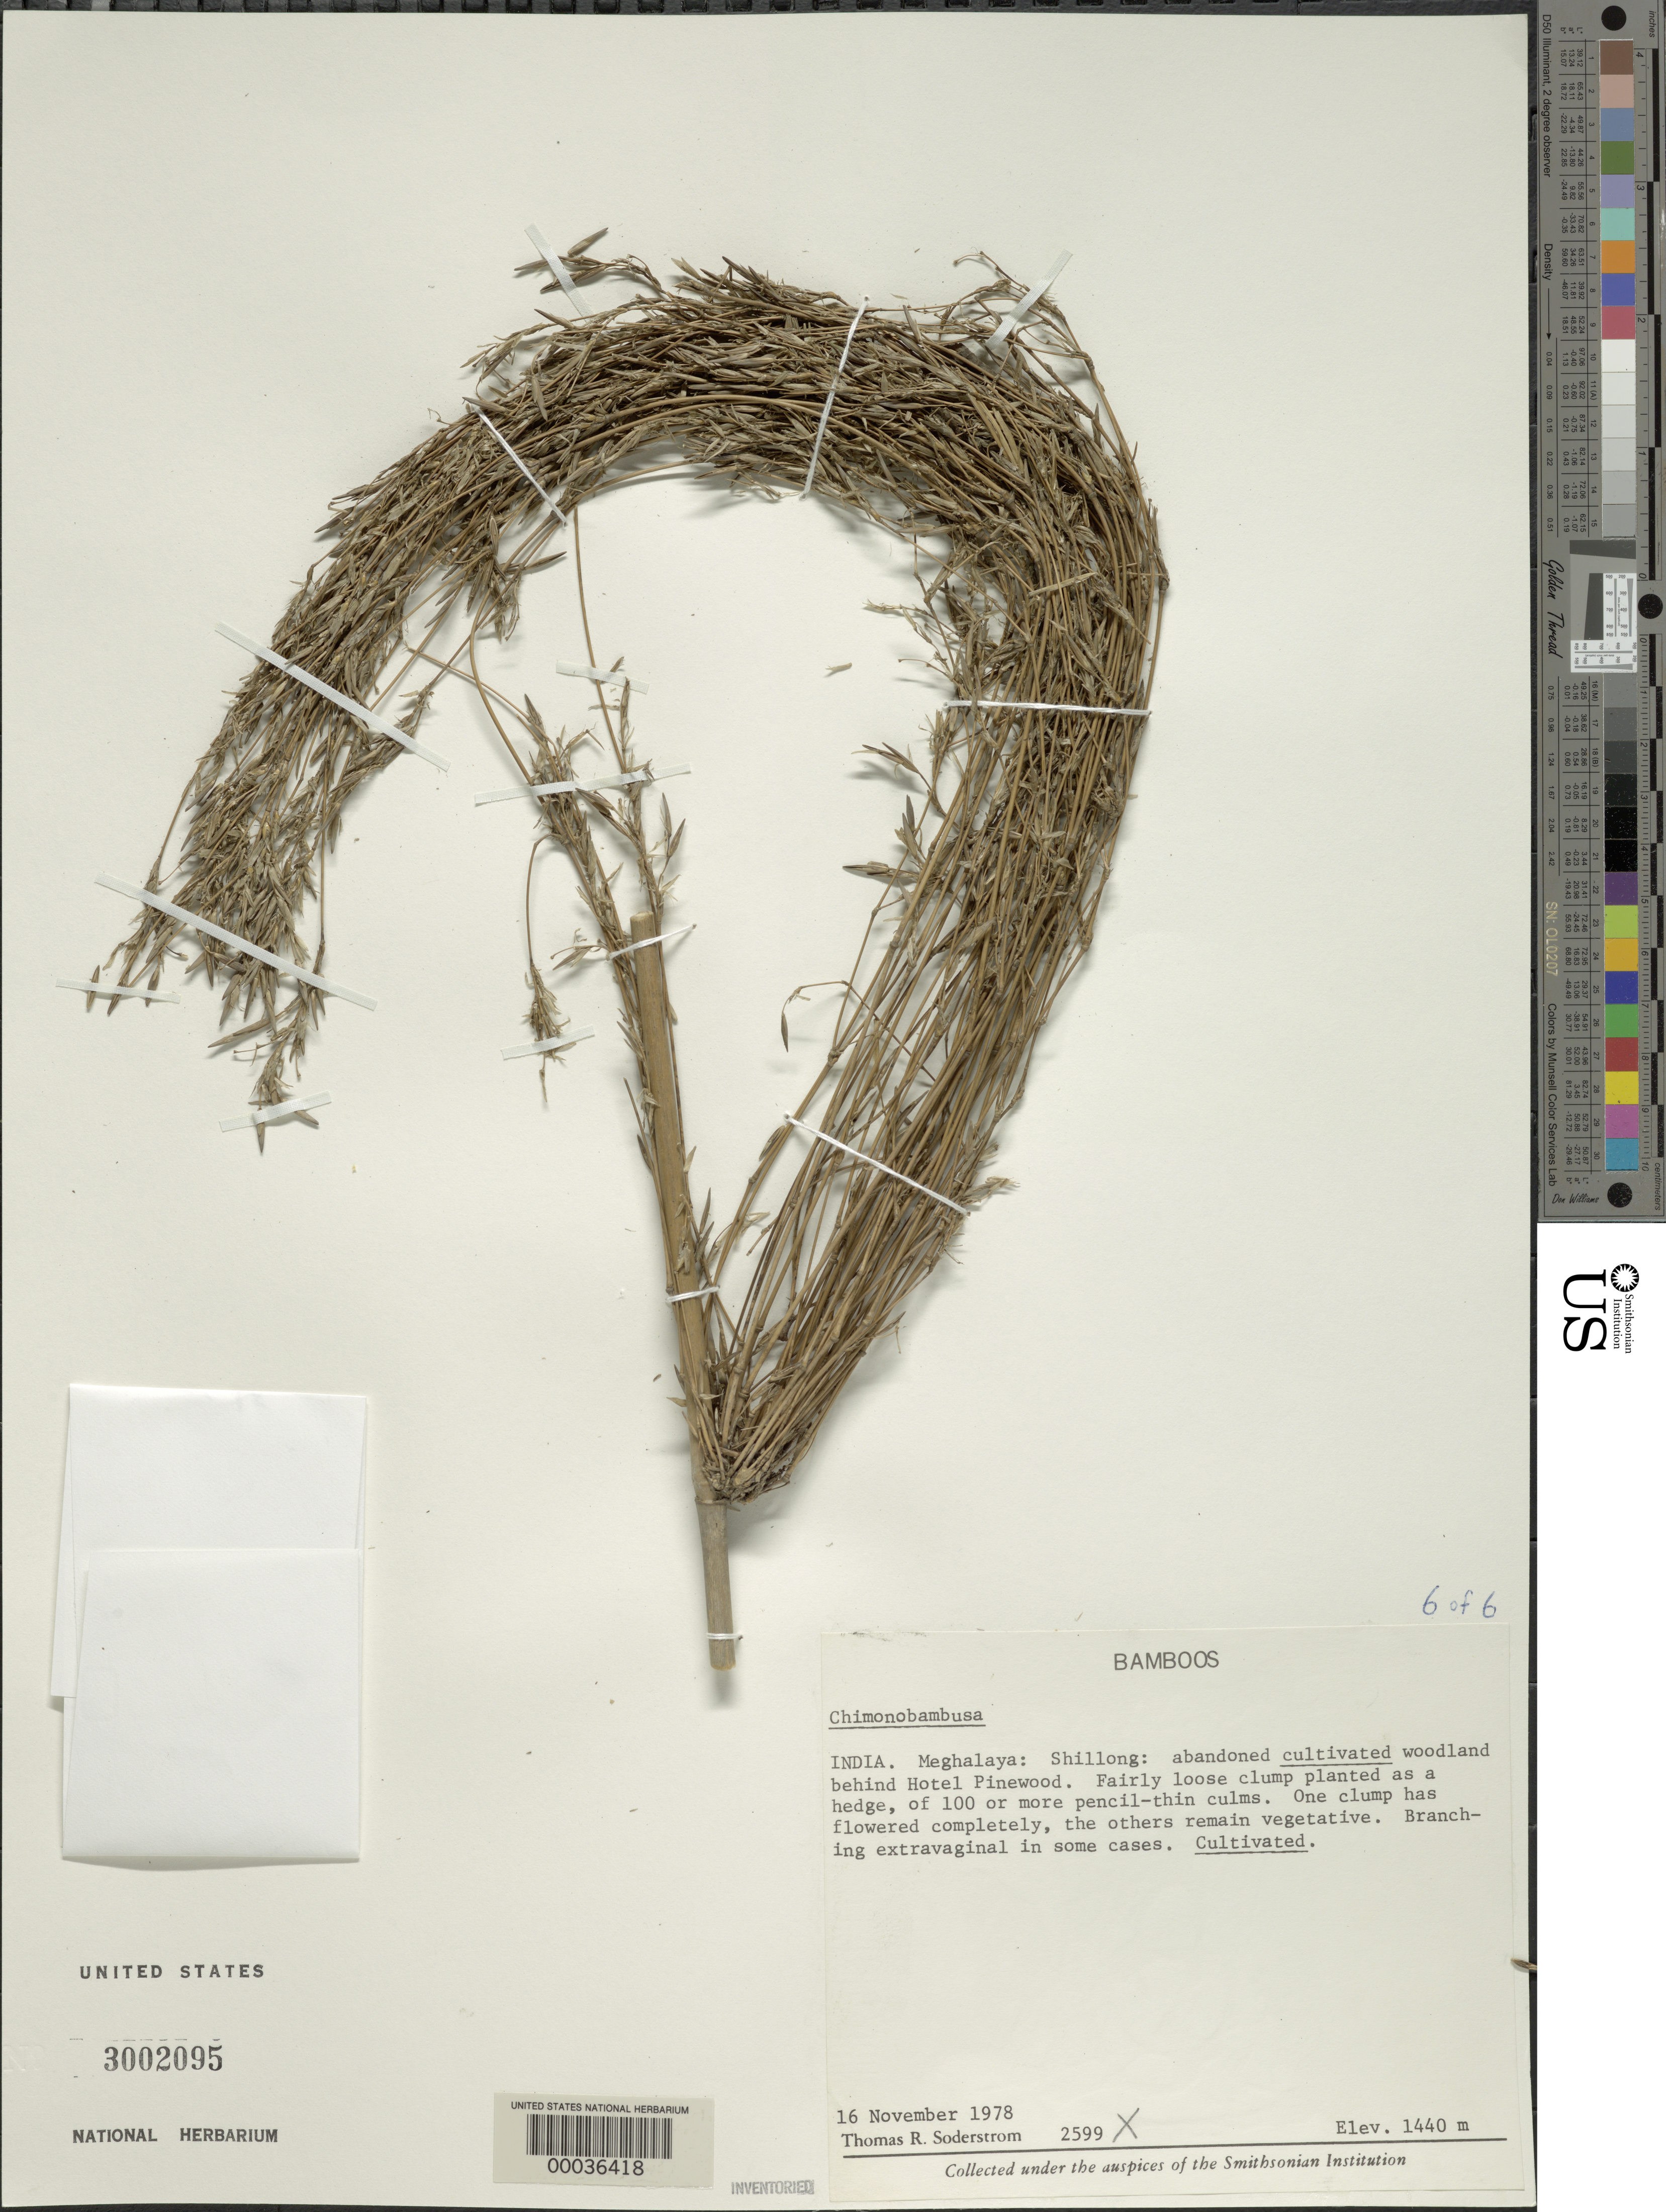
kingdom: Plantae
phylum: Tracheophyta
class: Liliopsida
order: Poales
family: Poaceae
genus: Drepanostachyum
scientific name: Drepanostachyum khasianum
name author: (Munro) Keng f.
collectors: T. R. Soderstrom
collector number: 2599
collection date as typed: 16 Nov 1978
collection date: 1978-11-16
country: India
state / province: Meghalaya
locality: Meghalaya, shillong, behind hotel pinewood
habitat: Abandoned cultivated woodland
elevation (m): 1440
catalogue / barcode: US 3002095